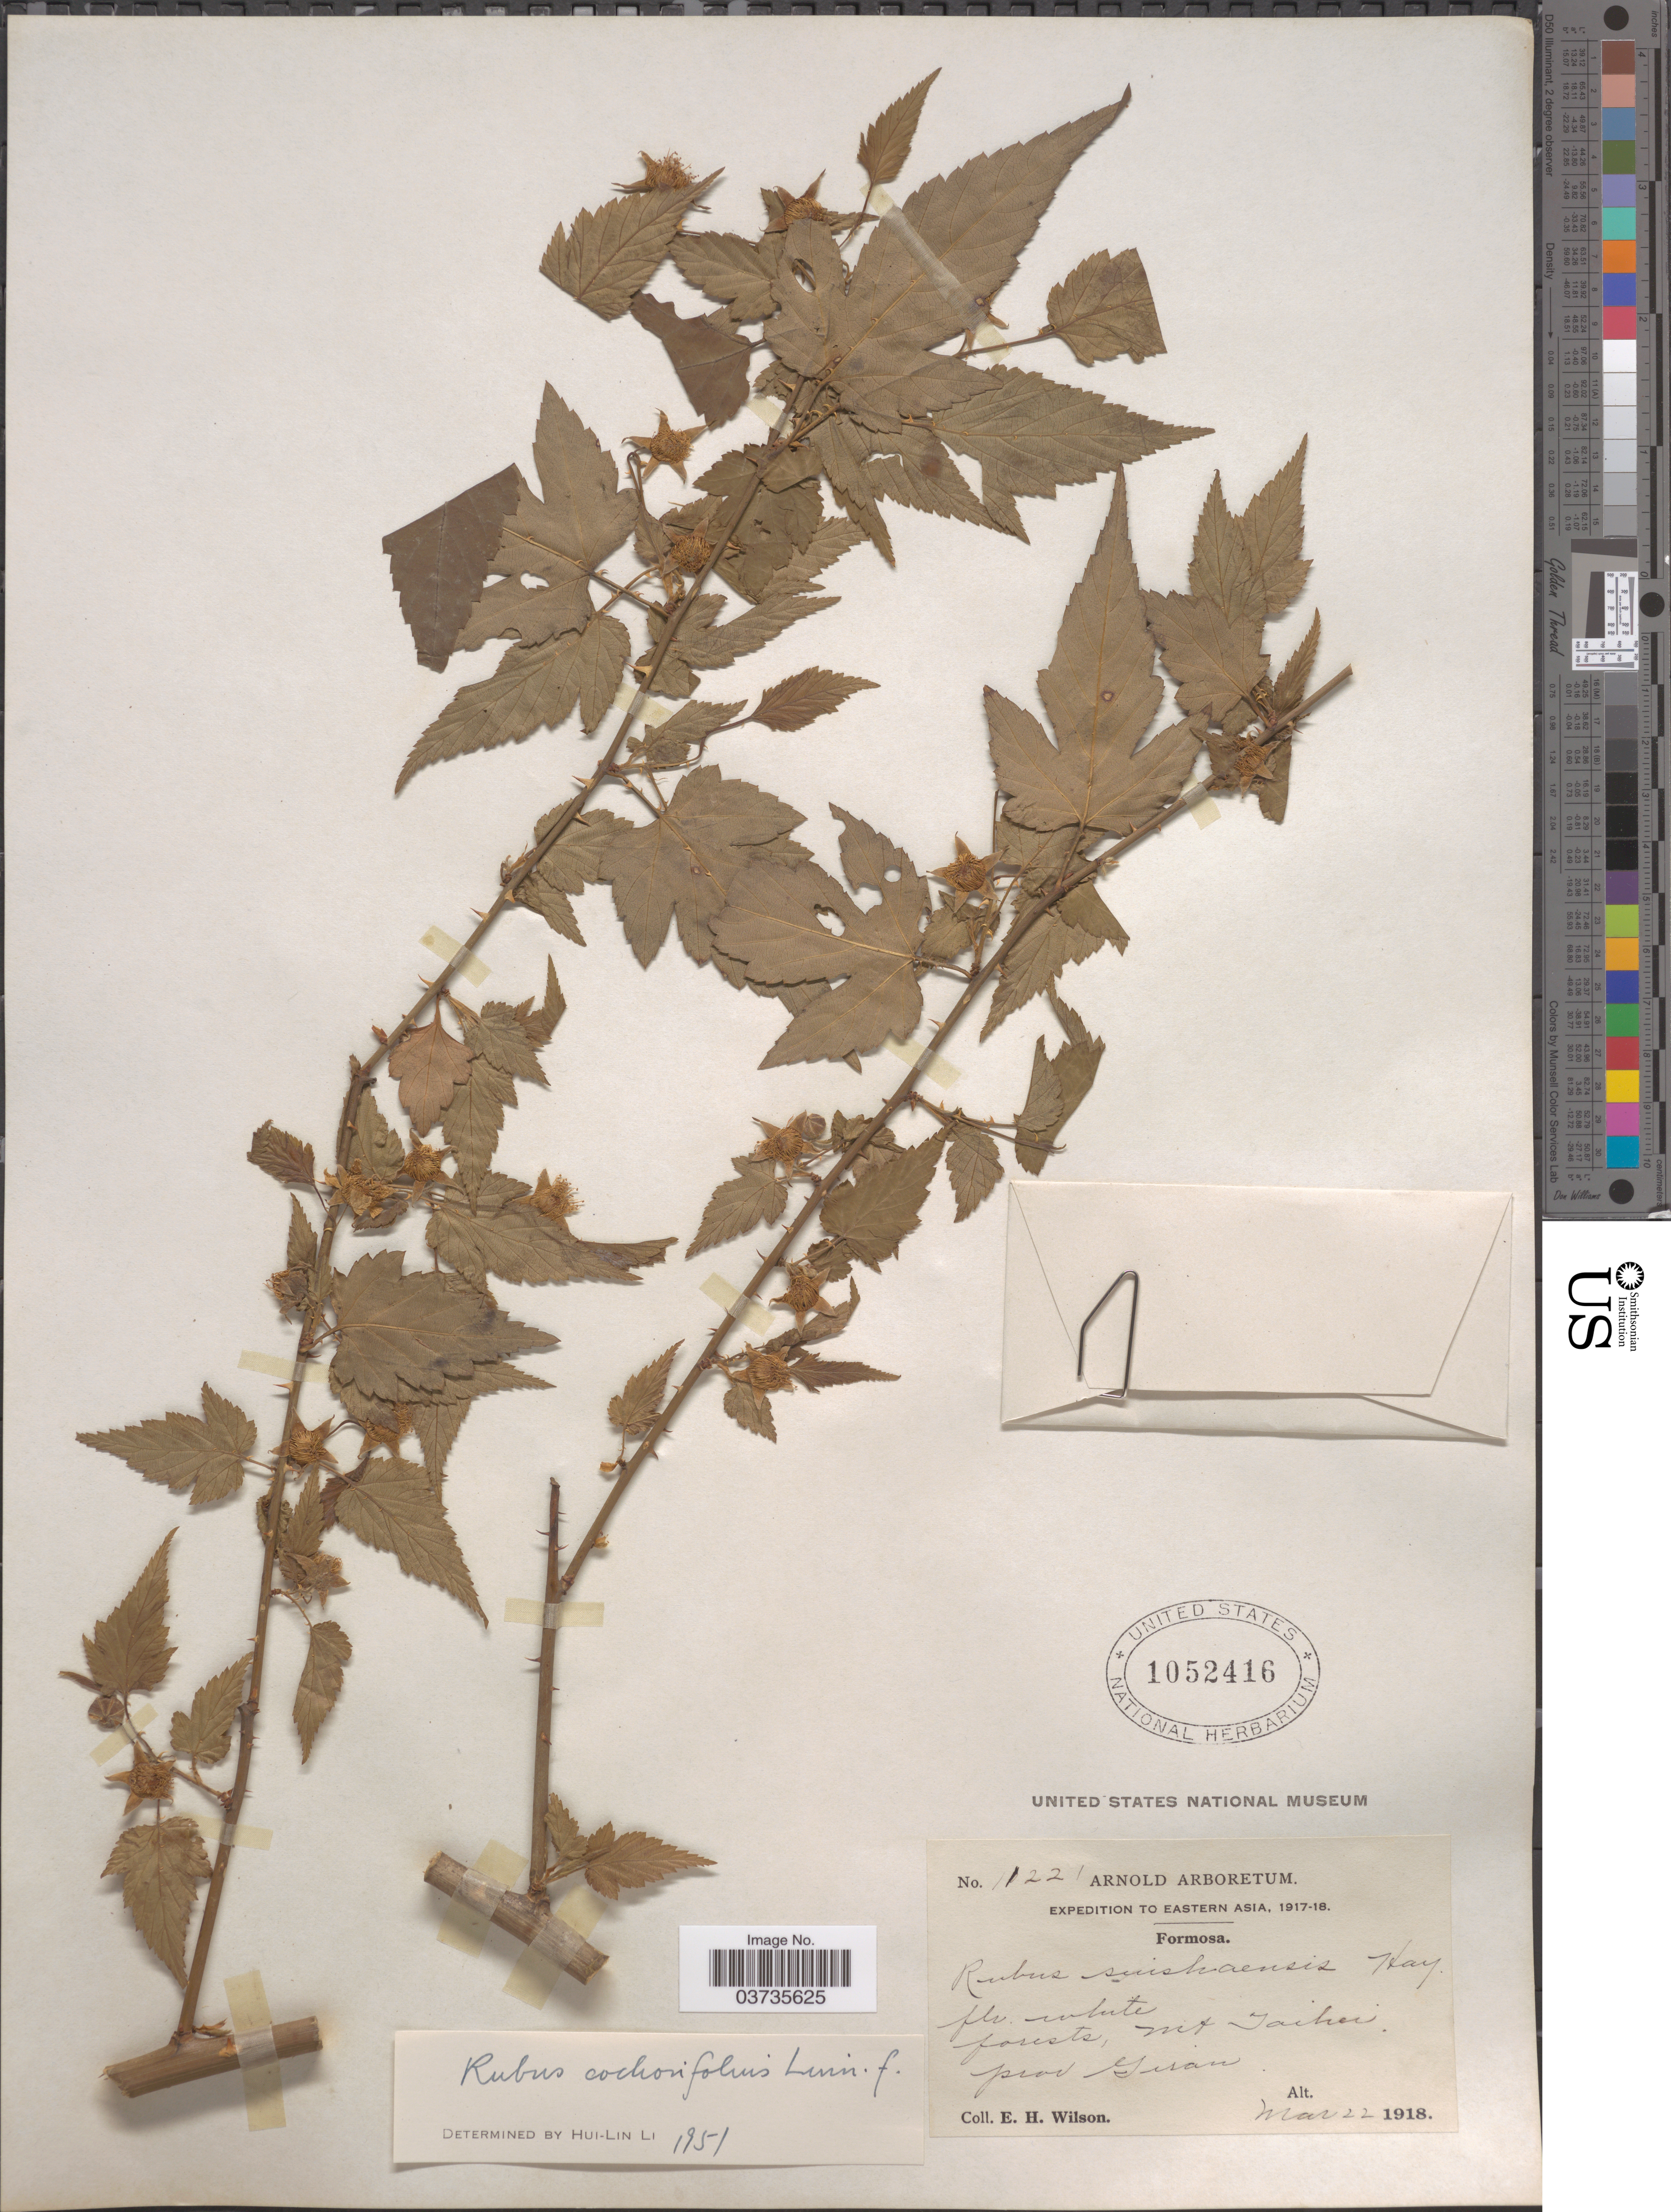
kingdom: Plantae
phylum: Tracheophyta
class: Magnoliopsida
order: Rosales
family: Rosaceae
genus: Rubus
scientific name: Rubus corchorifolius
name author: L. f.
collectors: E. Wilson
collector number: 11221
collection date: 1918-03-22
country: Taiwan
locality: Eastern Asia. Formosa. Mt. Taihei, prov Giran.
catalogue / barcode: US 1052416